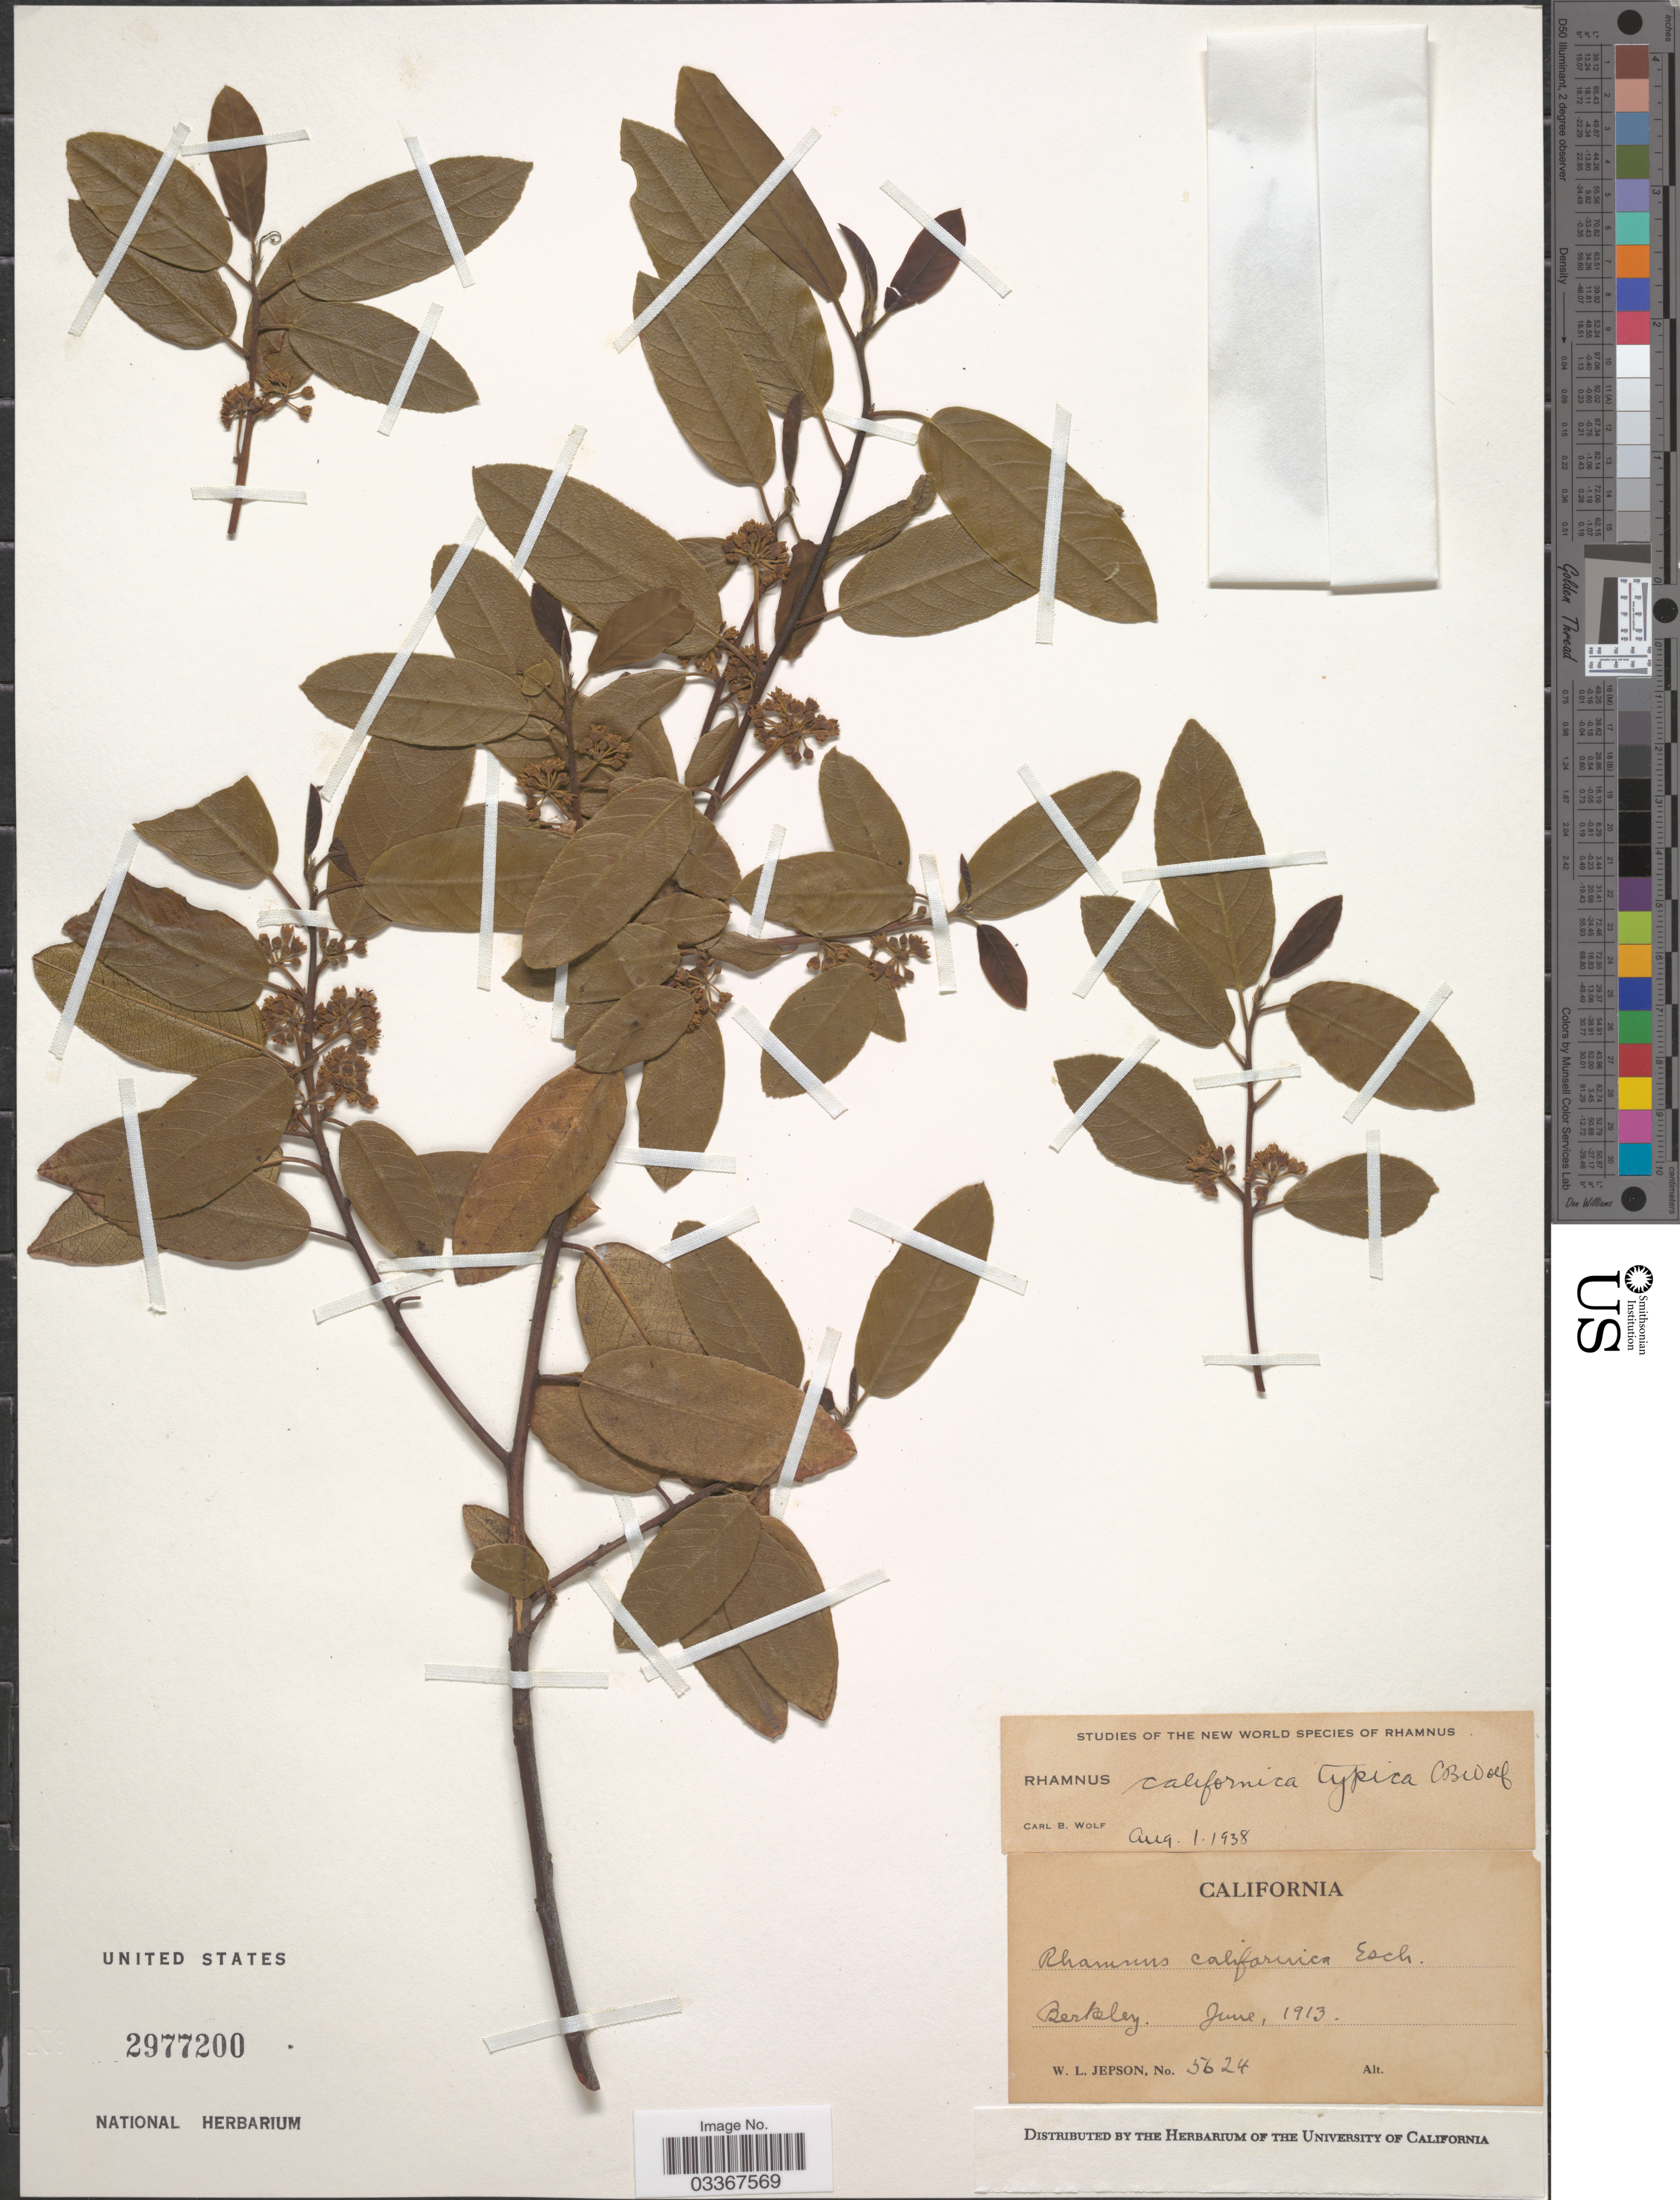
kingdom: Plantae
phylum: Tracheophyta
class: Magnoliopsida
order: Rosales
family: Rhamnaceae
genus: Frangula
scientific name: Frangula californica subsp. californica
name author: (Eschsch.) A. Gray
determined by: Strong, Mark T., (BOT), Smithsonian Institution - National Museum of Natural History (UNITED STATES)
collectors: W. L. Jepson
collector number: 5624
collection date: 1913-06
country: United States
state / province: California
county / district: Alameda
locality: Berkeley.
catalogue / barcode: US 2977200